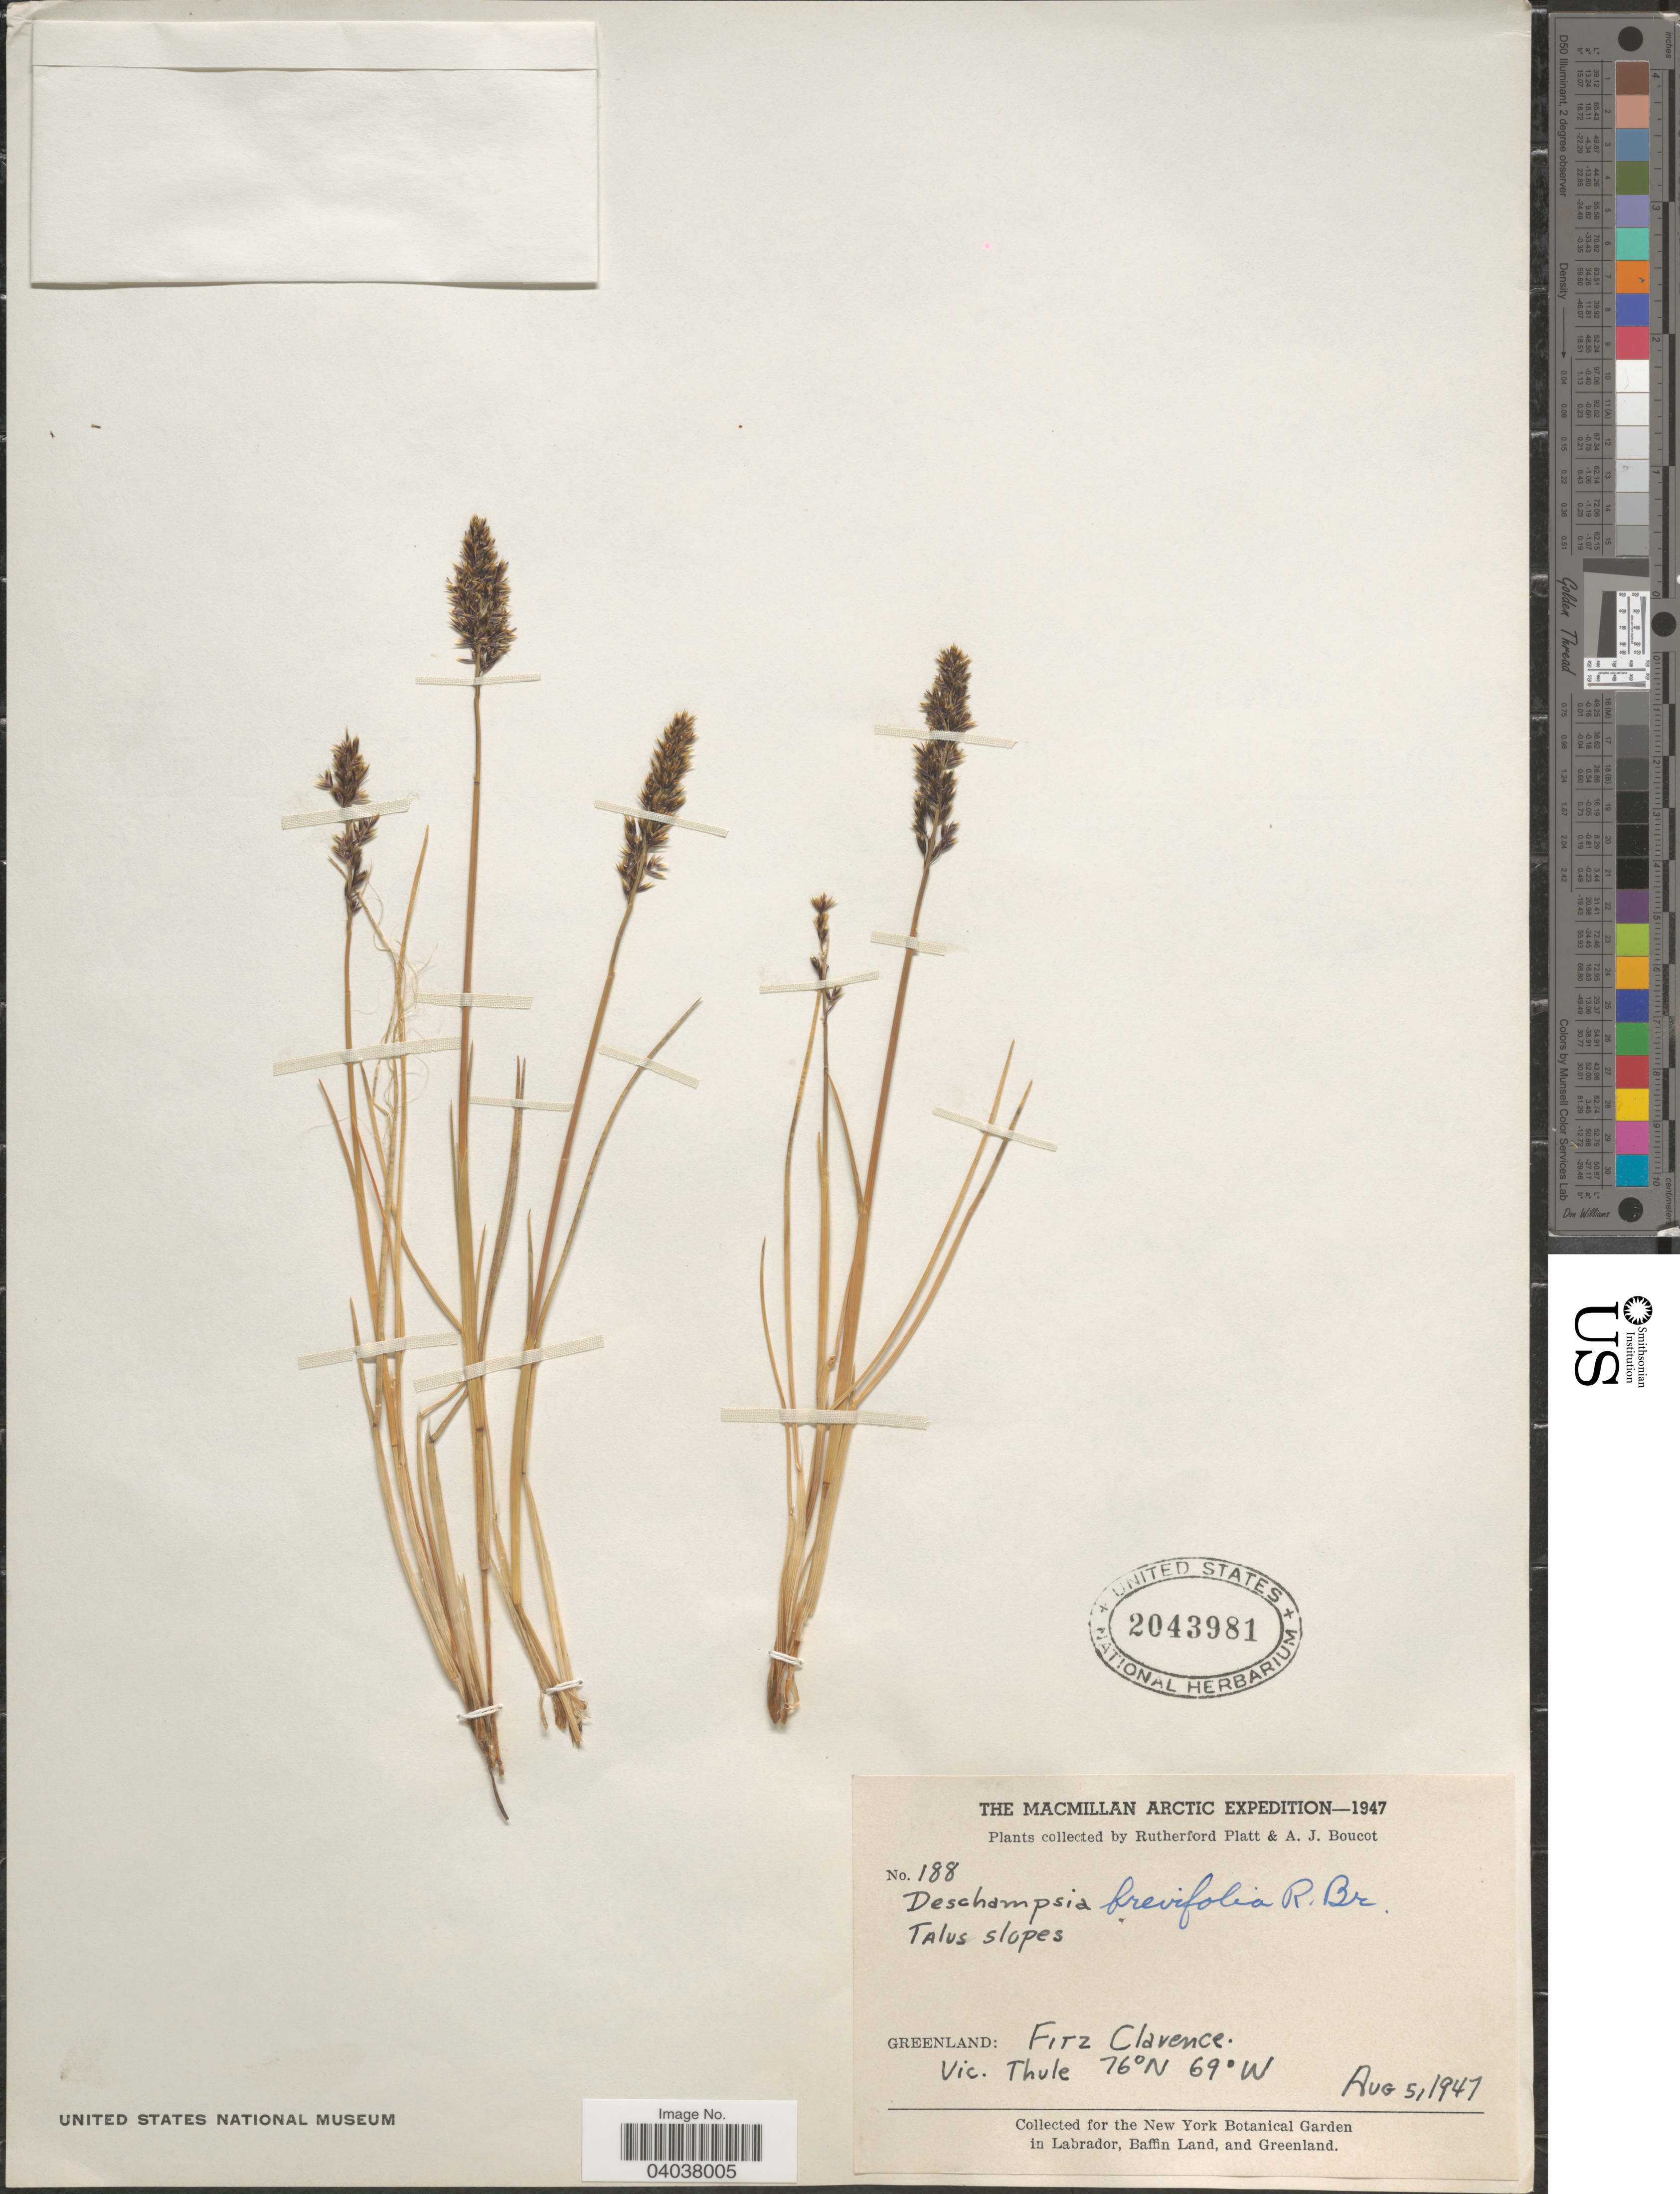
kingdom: Plantae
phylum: Tracheophyta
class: Liliopsida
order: Poales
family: Poaceae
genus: Deschampsia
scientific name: Deschampsia brevifolia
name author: R. Br. in Parry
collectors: R. Platt & A. Boucot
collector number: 188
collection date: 1947-08-05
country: Greenland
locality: Fitz Clavence. Vic. Thule.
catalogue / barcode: US 2043981